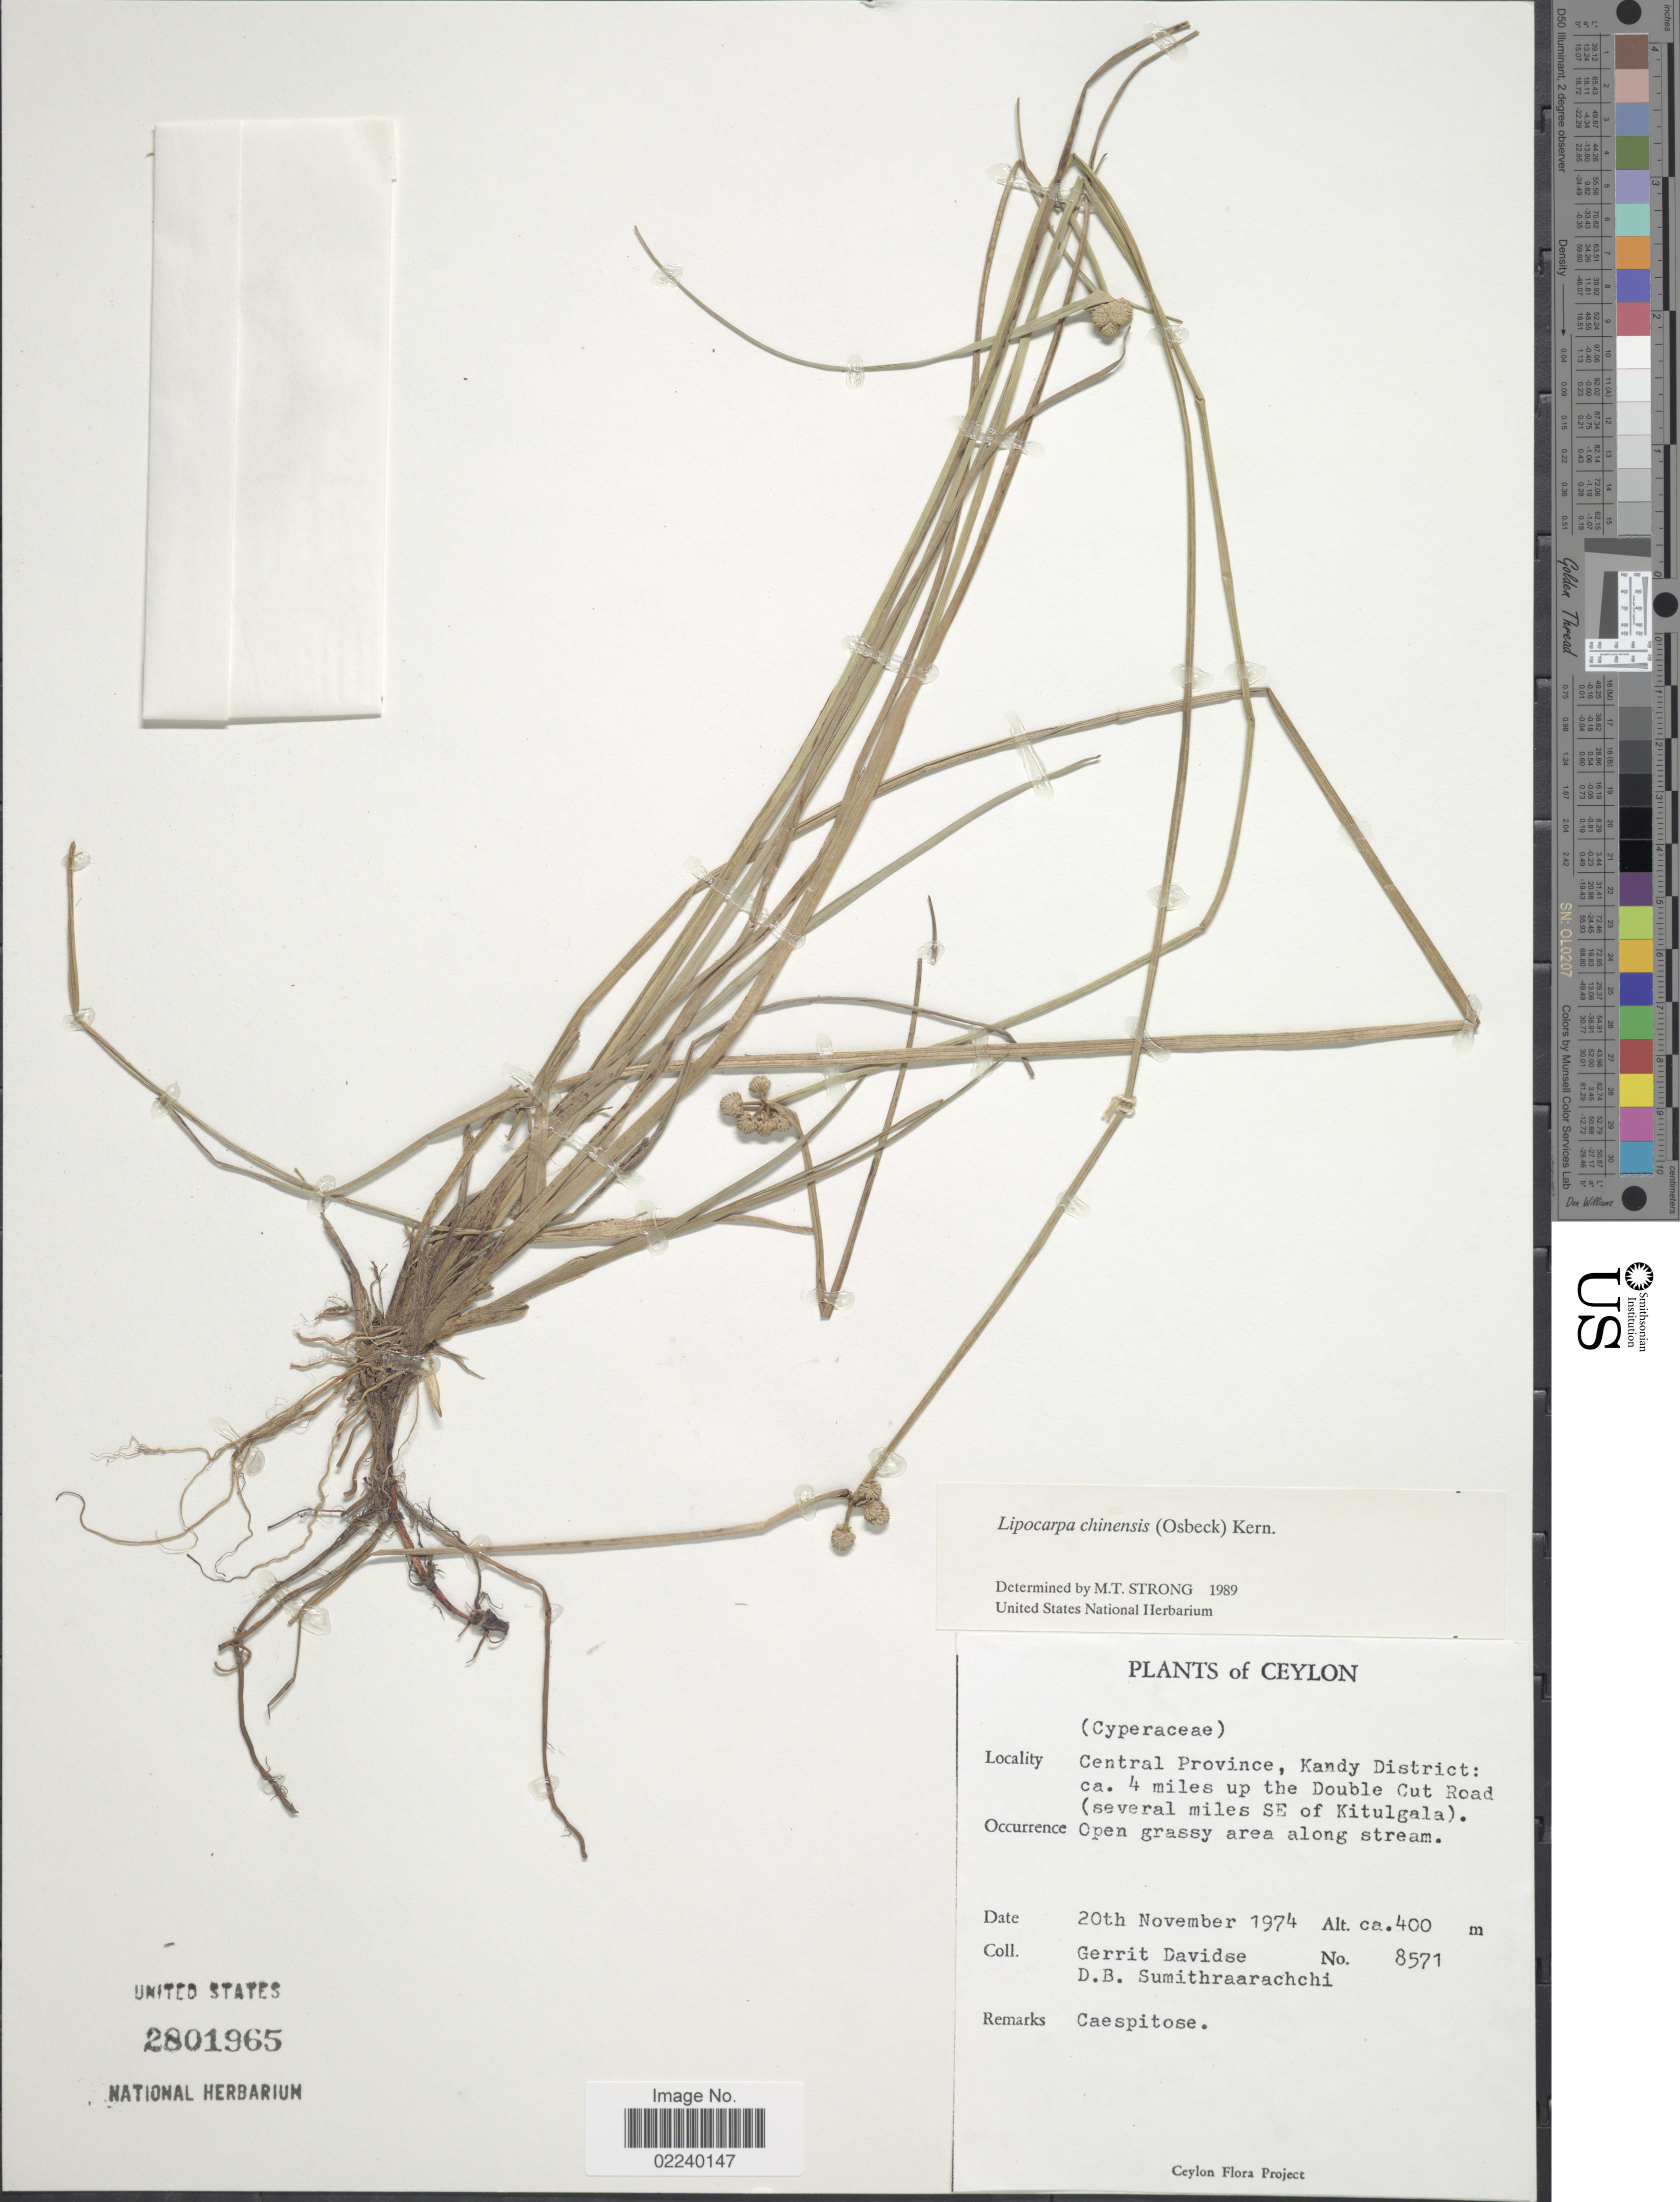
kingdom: Plantae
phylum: Tracheophyta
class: Liliopsida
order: Poales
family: Cyperaceae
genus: Cyperus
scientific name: Cyperus albescens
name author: (Steud.) Larridon & Govaerts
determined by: Strong, M. T., (US), Smithsonian Institution - National Museum of Natural History (UNITED STATES)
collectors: G. Davidse & D. B. Sumithraarachchi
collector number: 8571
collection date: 1974-11-20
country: Sri Lanka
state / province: Central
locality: Kandy District: ca. 4 miles up the Double Cut Road (several miles SE of Kitulgala)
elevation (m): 400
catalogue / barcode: US 2801965